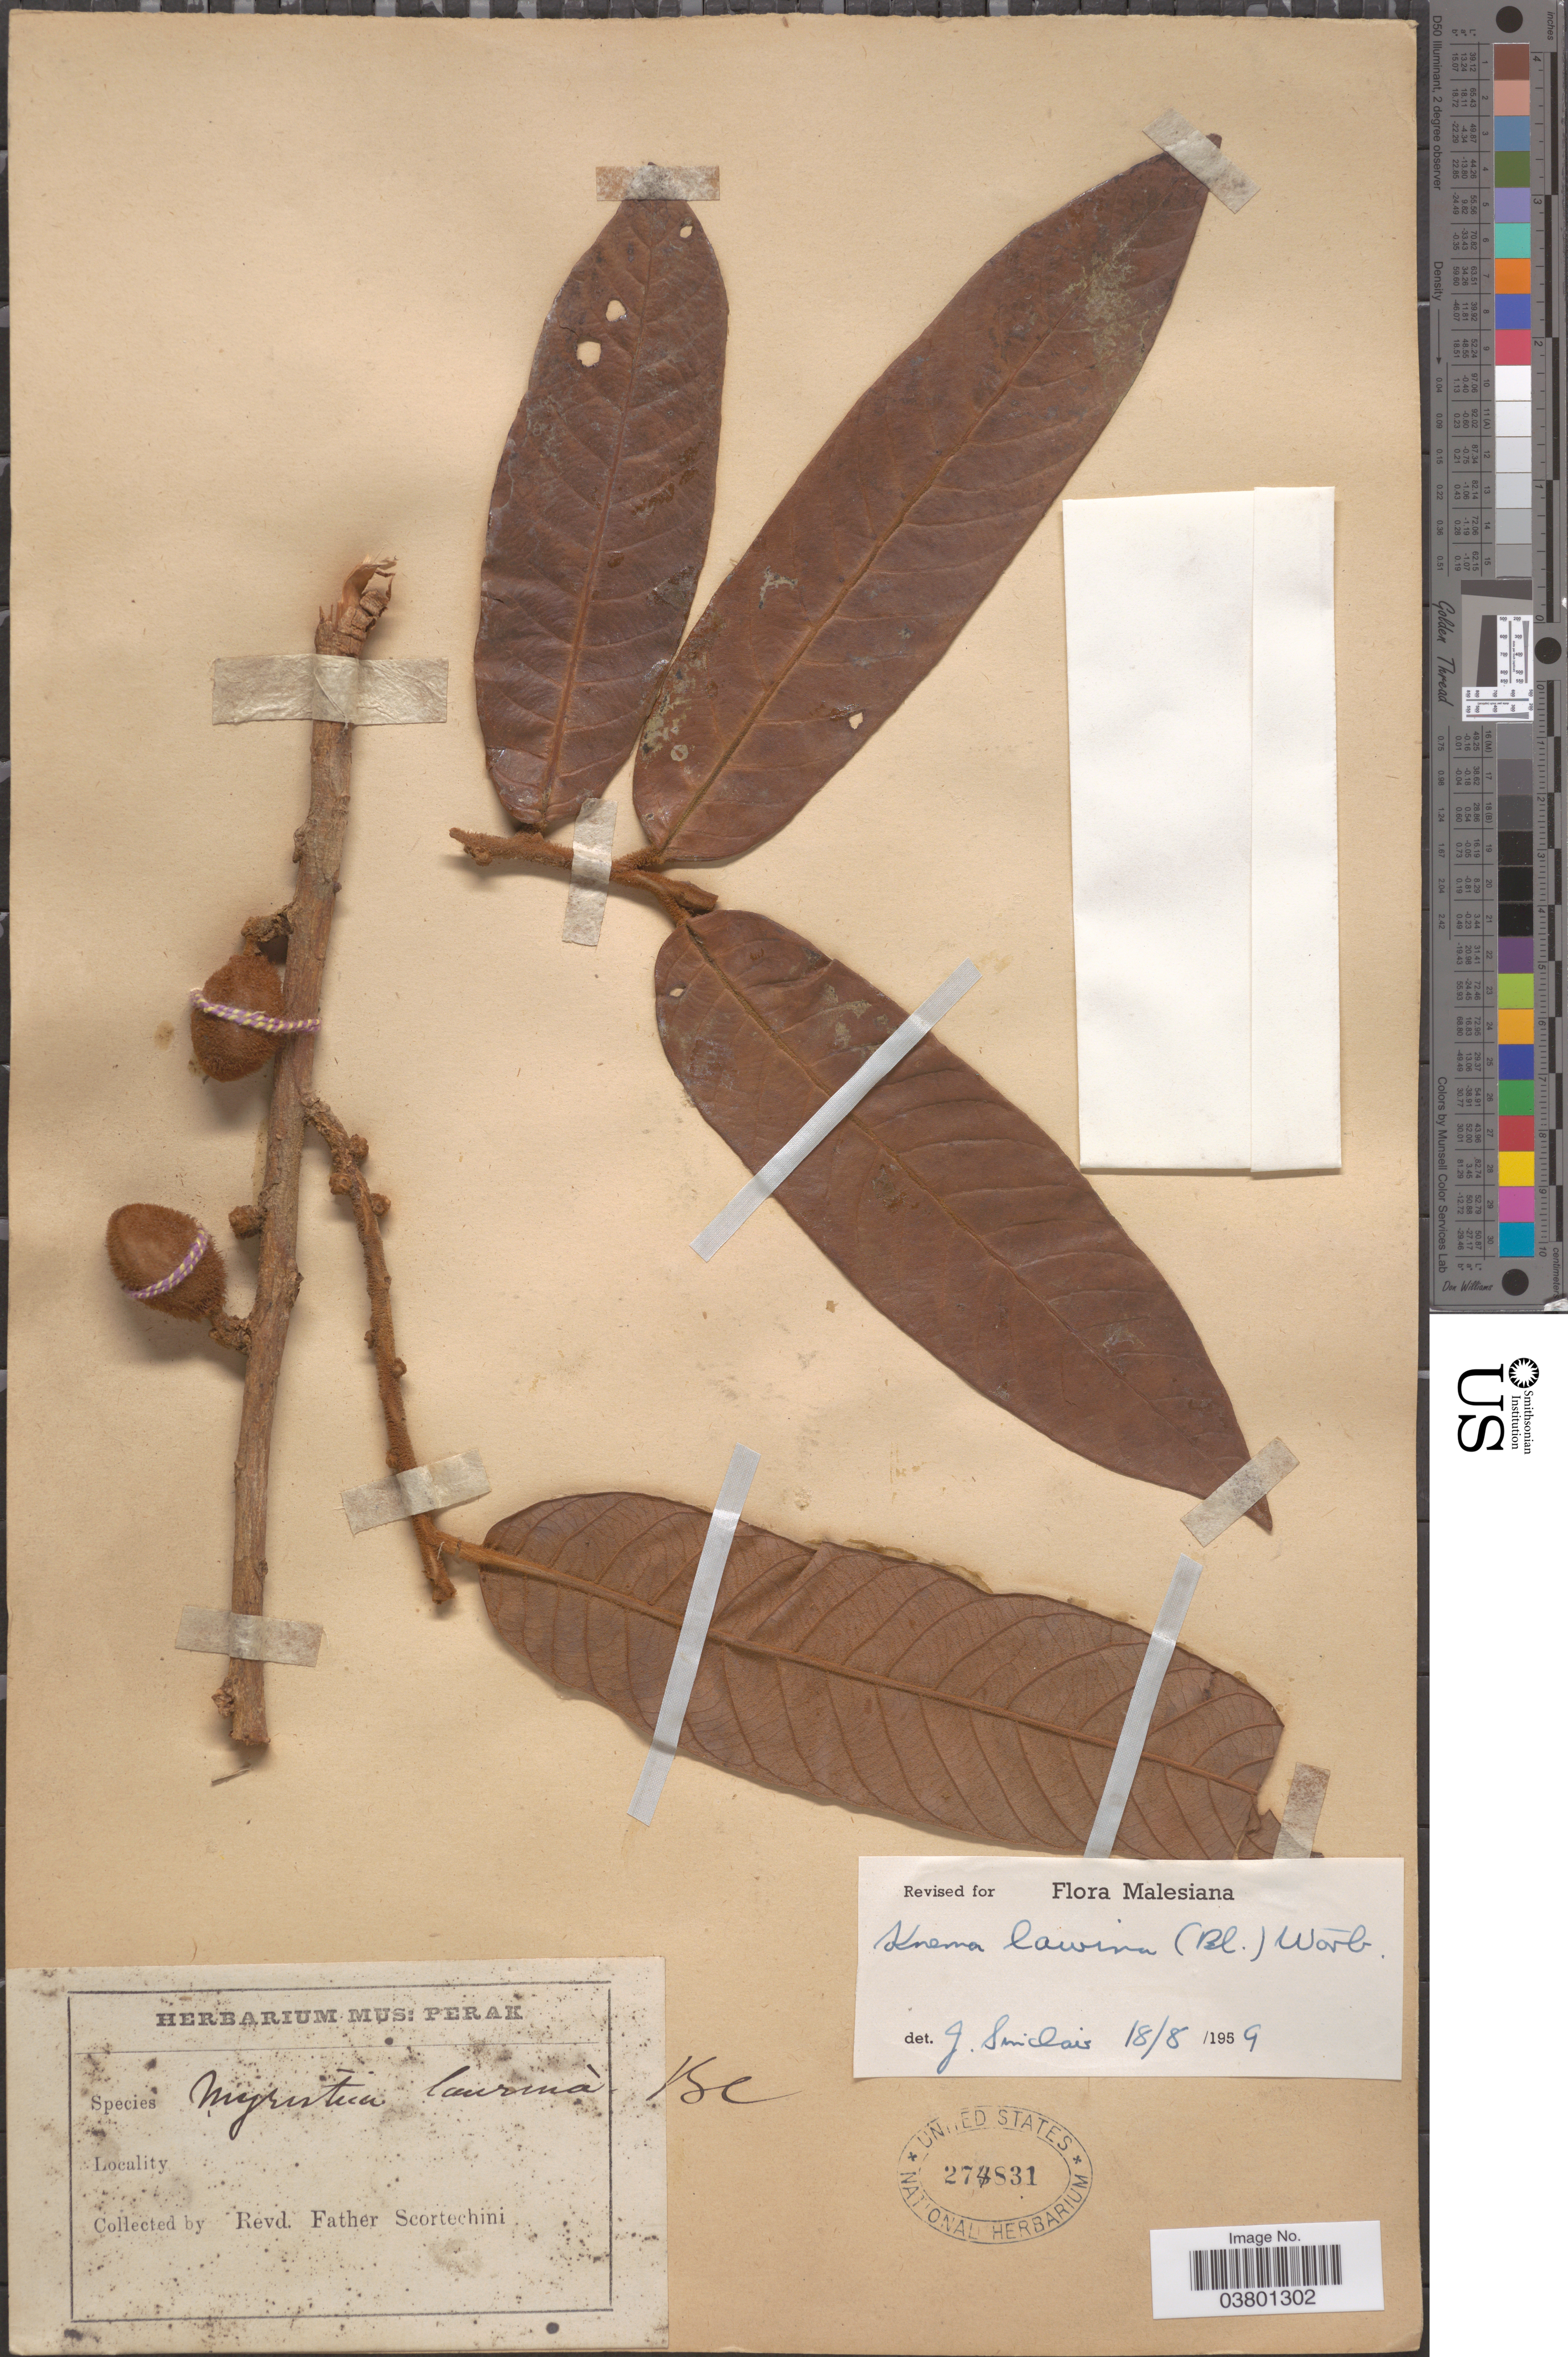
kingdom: Plantae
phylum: Tracheophyta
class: Magnoliopsida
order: Magnoliales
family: Myristicaceae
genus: Knema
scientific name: Knema laurina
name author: Warb.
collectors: Fr. Scortechini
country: Malaysia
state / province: Perak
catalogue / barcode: US 274831